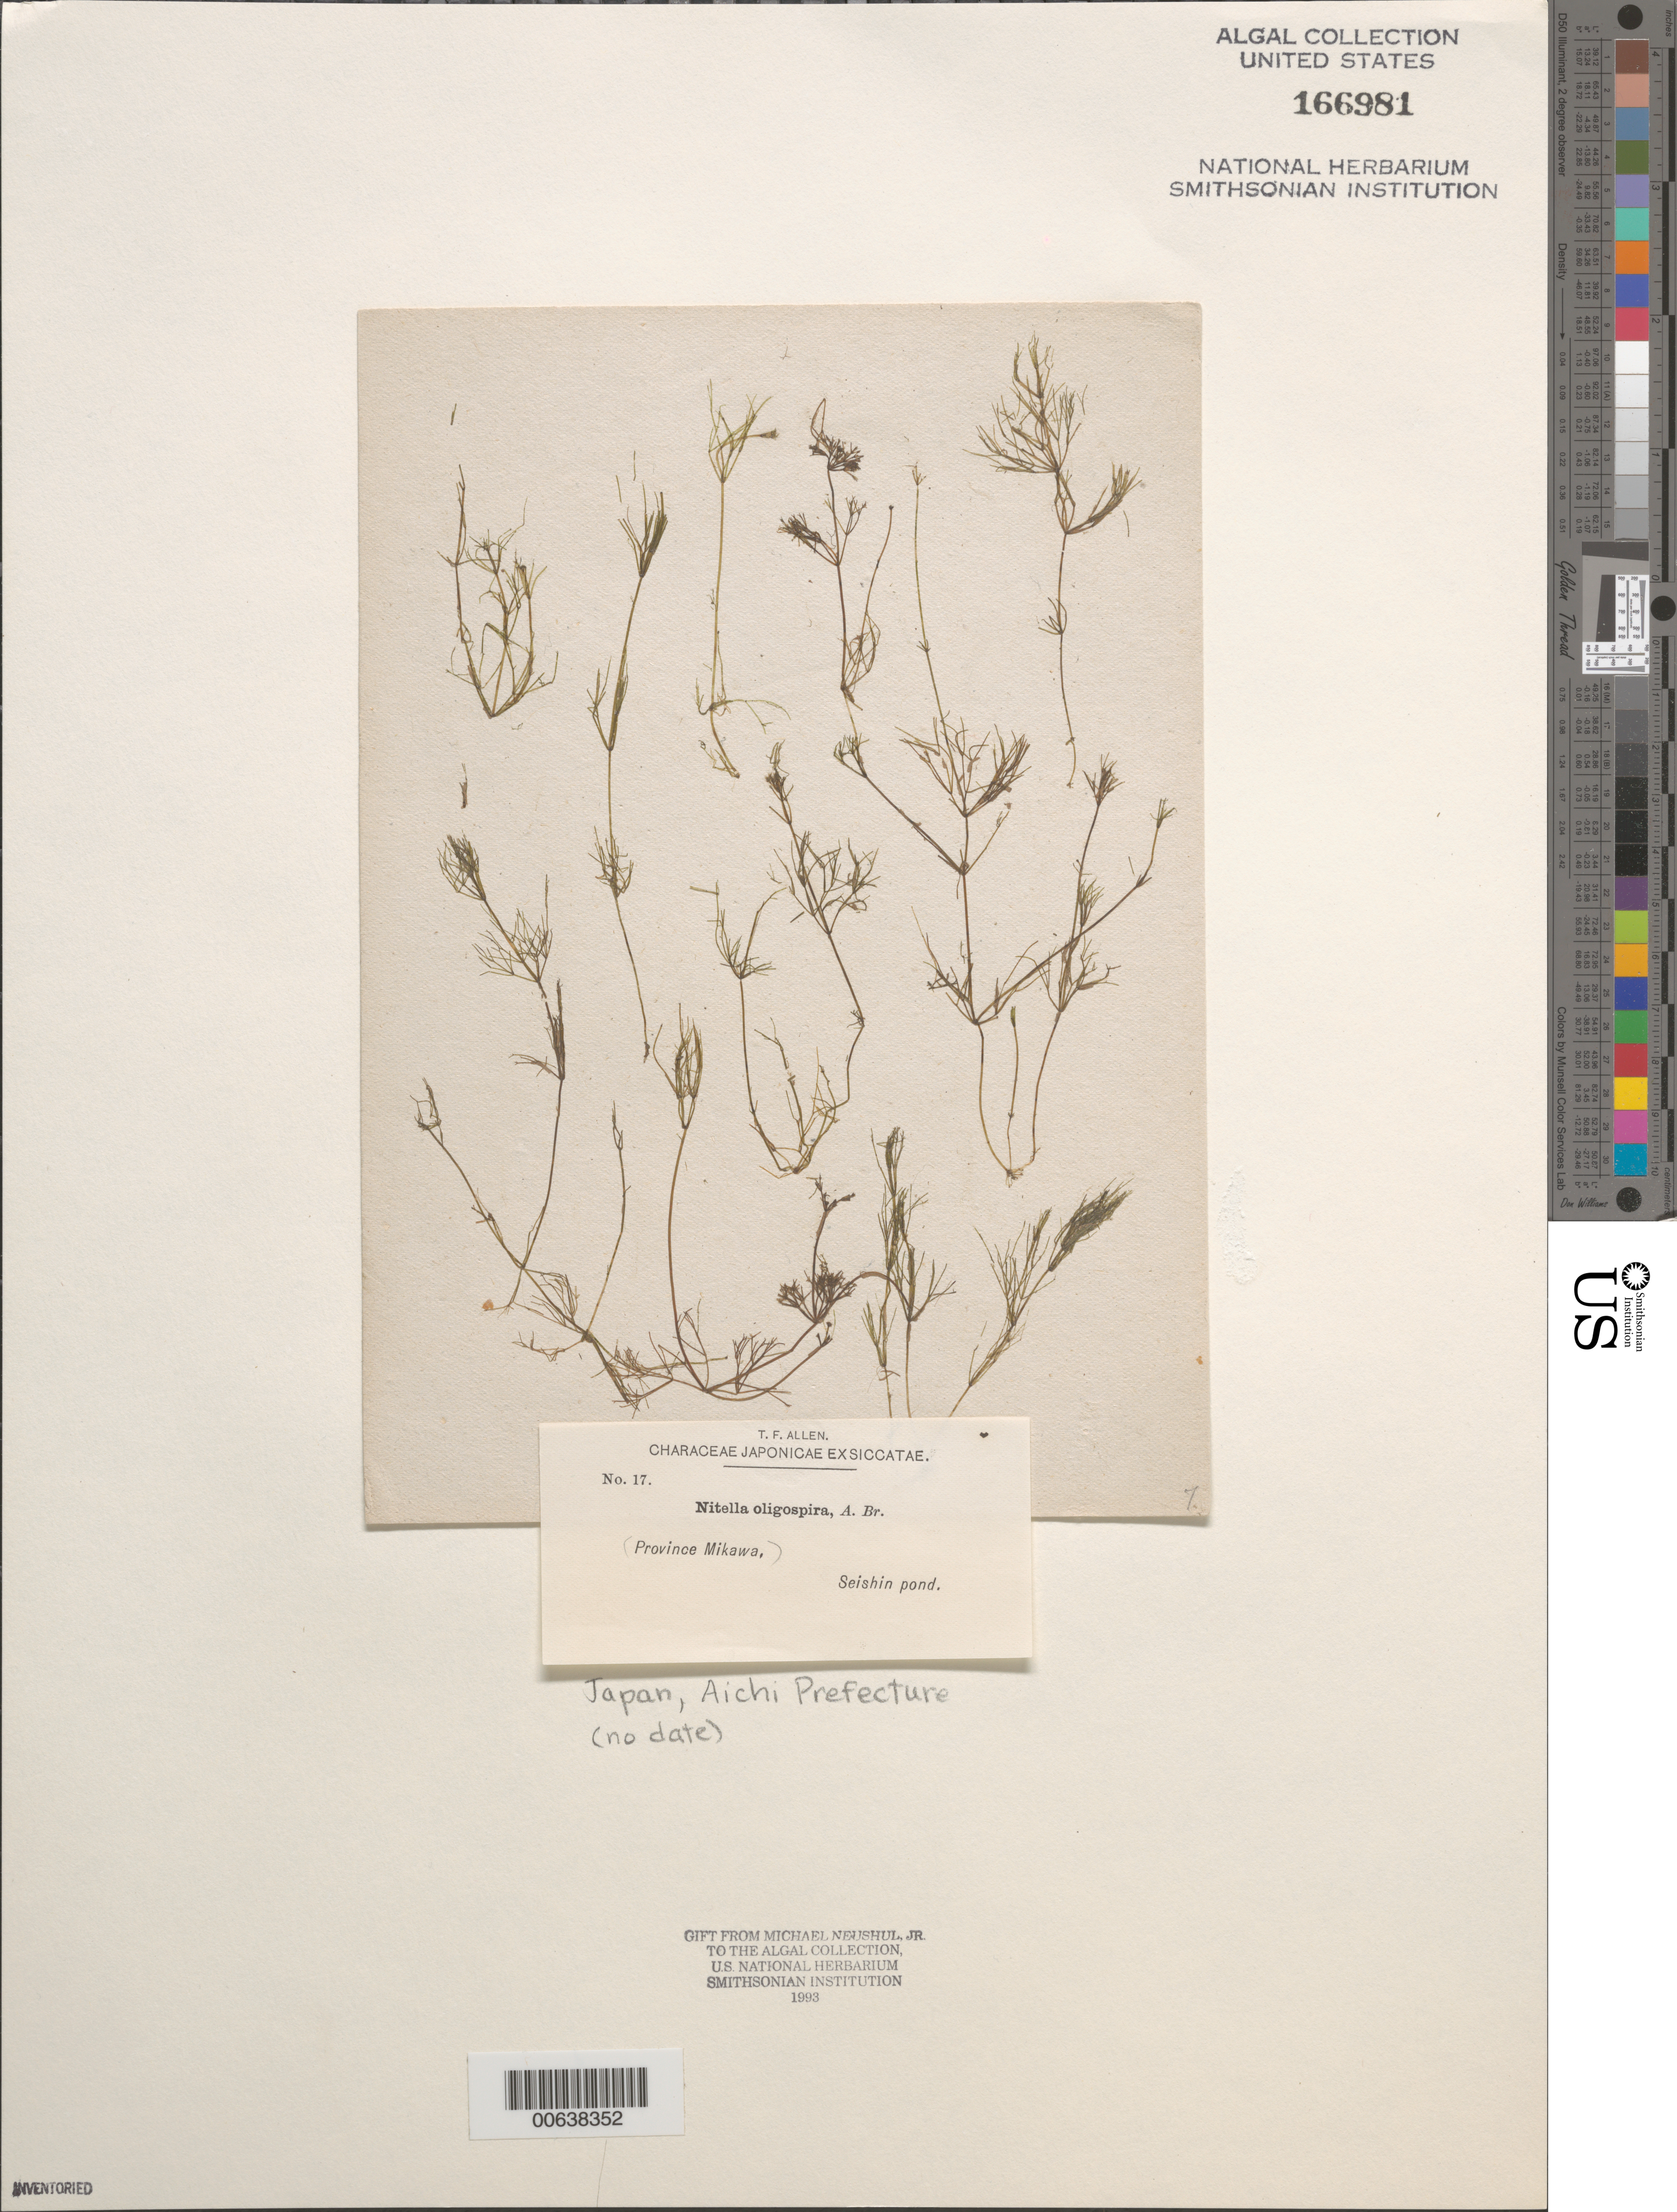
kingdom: Plantae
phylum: Charophyta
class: Charophyceae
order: Charales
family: Characeae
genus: Nitella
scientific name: Nitella oligospira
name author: A. Braun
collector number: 17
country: Japan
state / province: Aiti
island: Honshu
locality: Seishin Pond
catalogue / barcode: US 166981